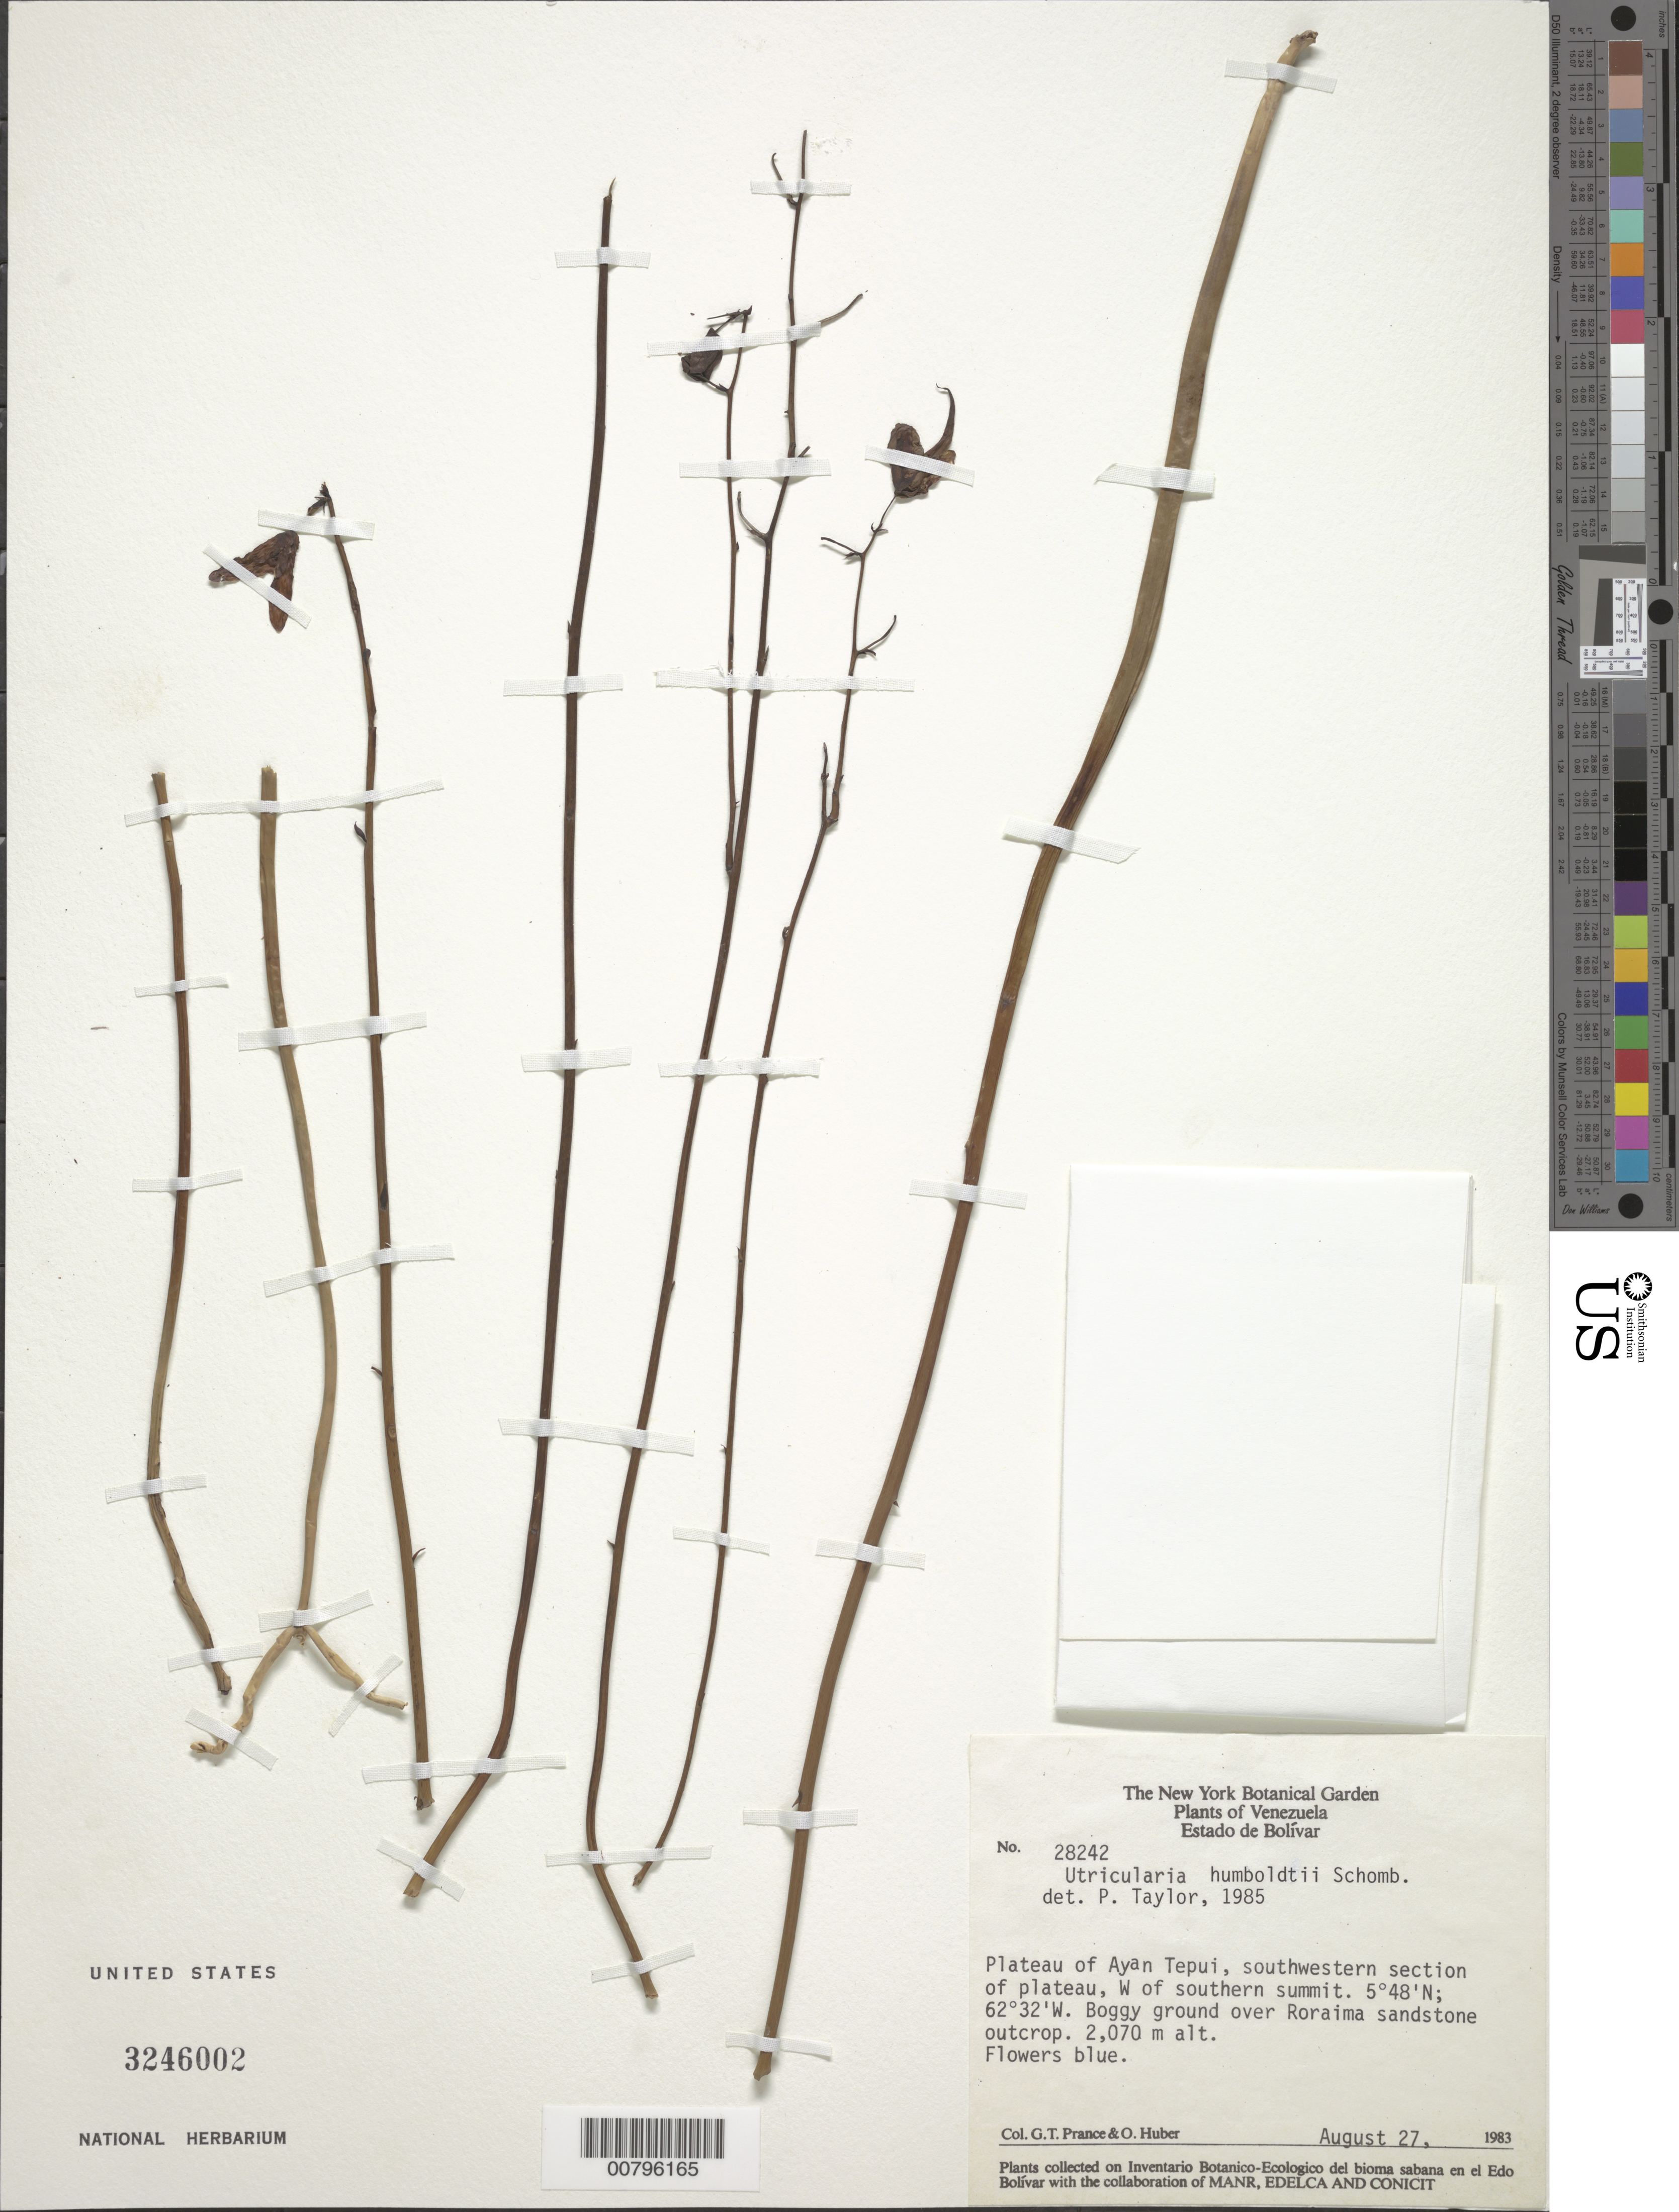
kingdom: Plantae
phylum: Tracheophyta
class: Magnoliopsida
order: Lamiales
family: Lentibulariaceae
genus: Utricularia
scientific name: Utricularia humboldtii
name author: R.H. Schomb.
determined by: Taylor, P.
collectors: G. T. Prance & O. Huber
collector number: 28242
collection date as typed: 27-Aug-83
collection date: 1983-08-27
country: Venezuela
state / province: Bolívar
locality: Auyan tepuí plateau, SW section of plateau, W of southern summit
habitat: Boggy ground on Roraima sandstone outcrop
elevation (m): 2070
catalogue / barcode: US 3246002